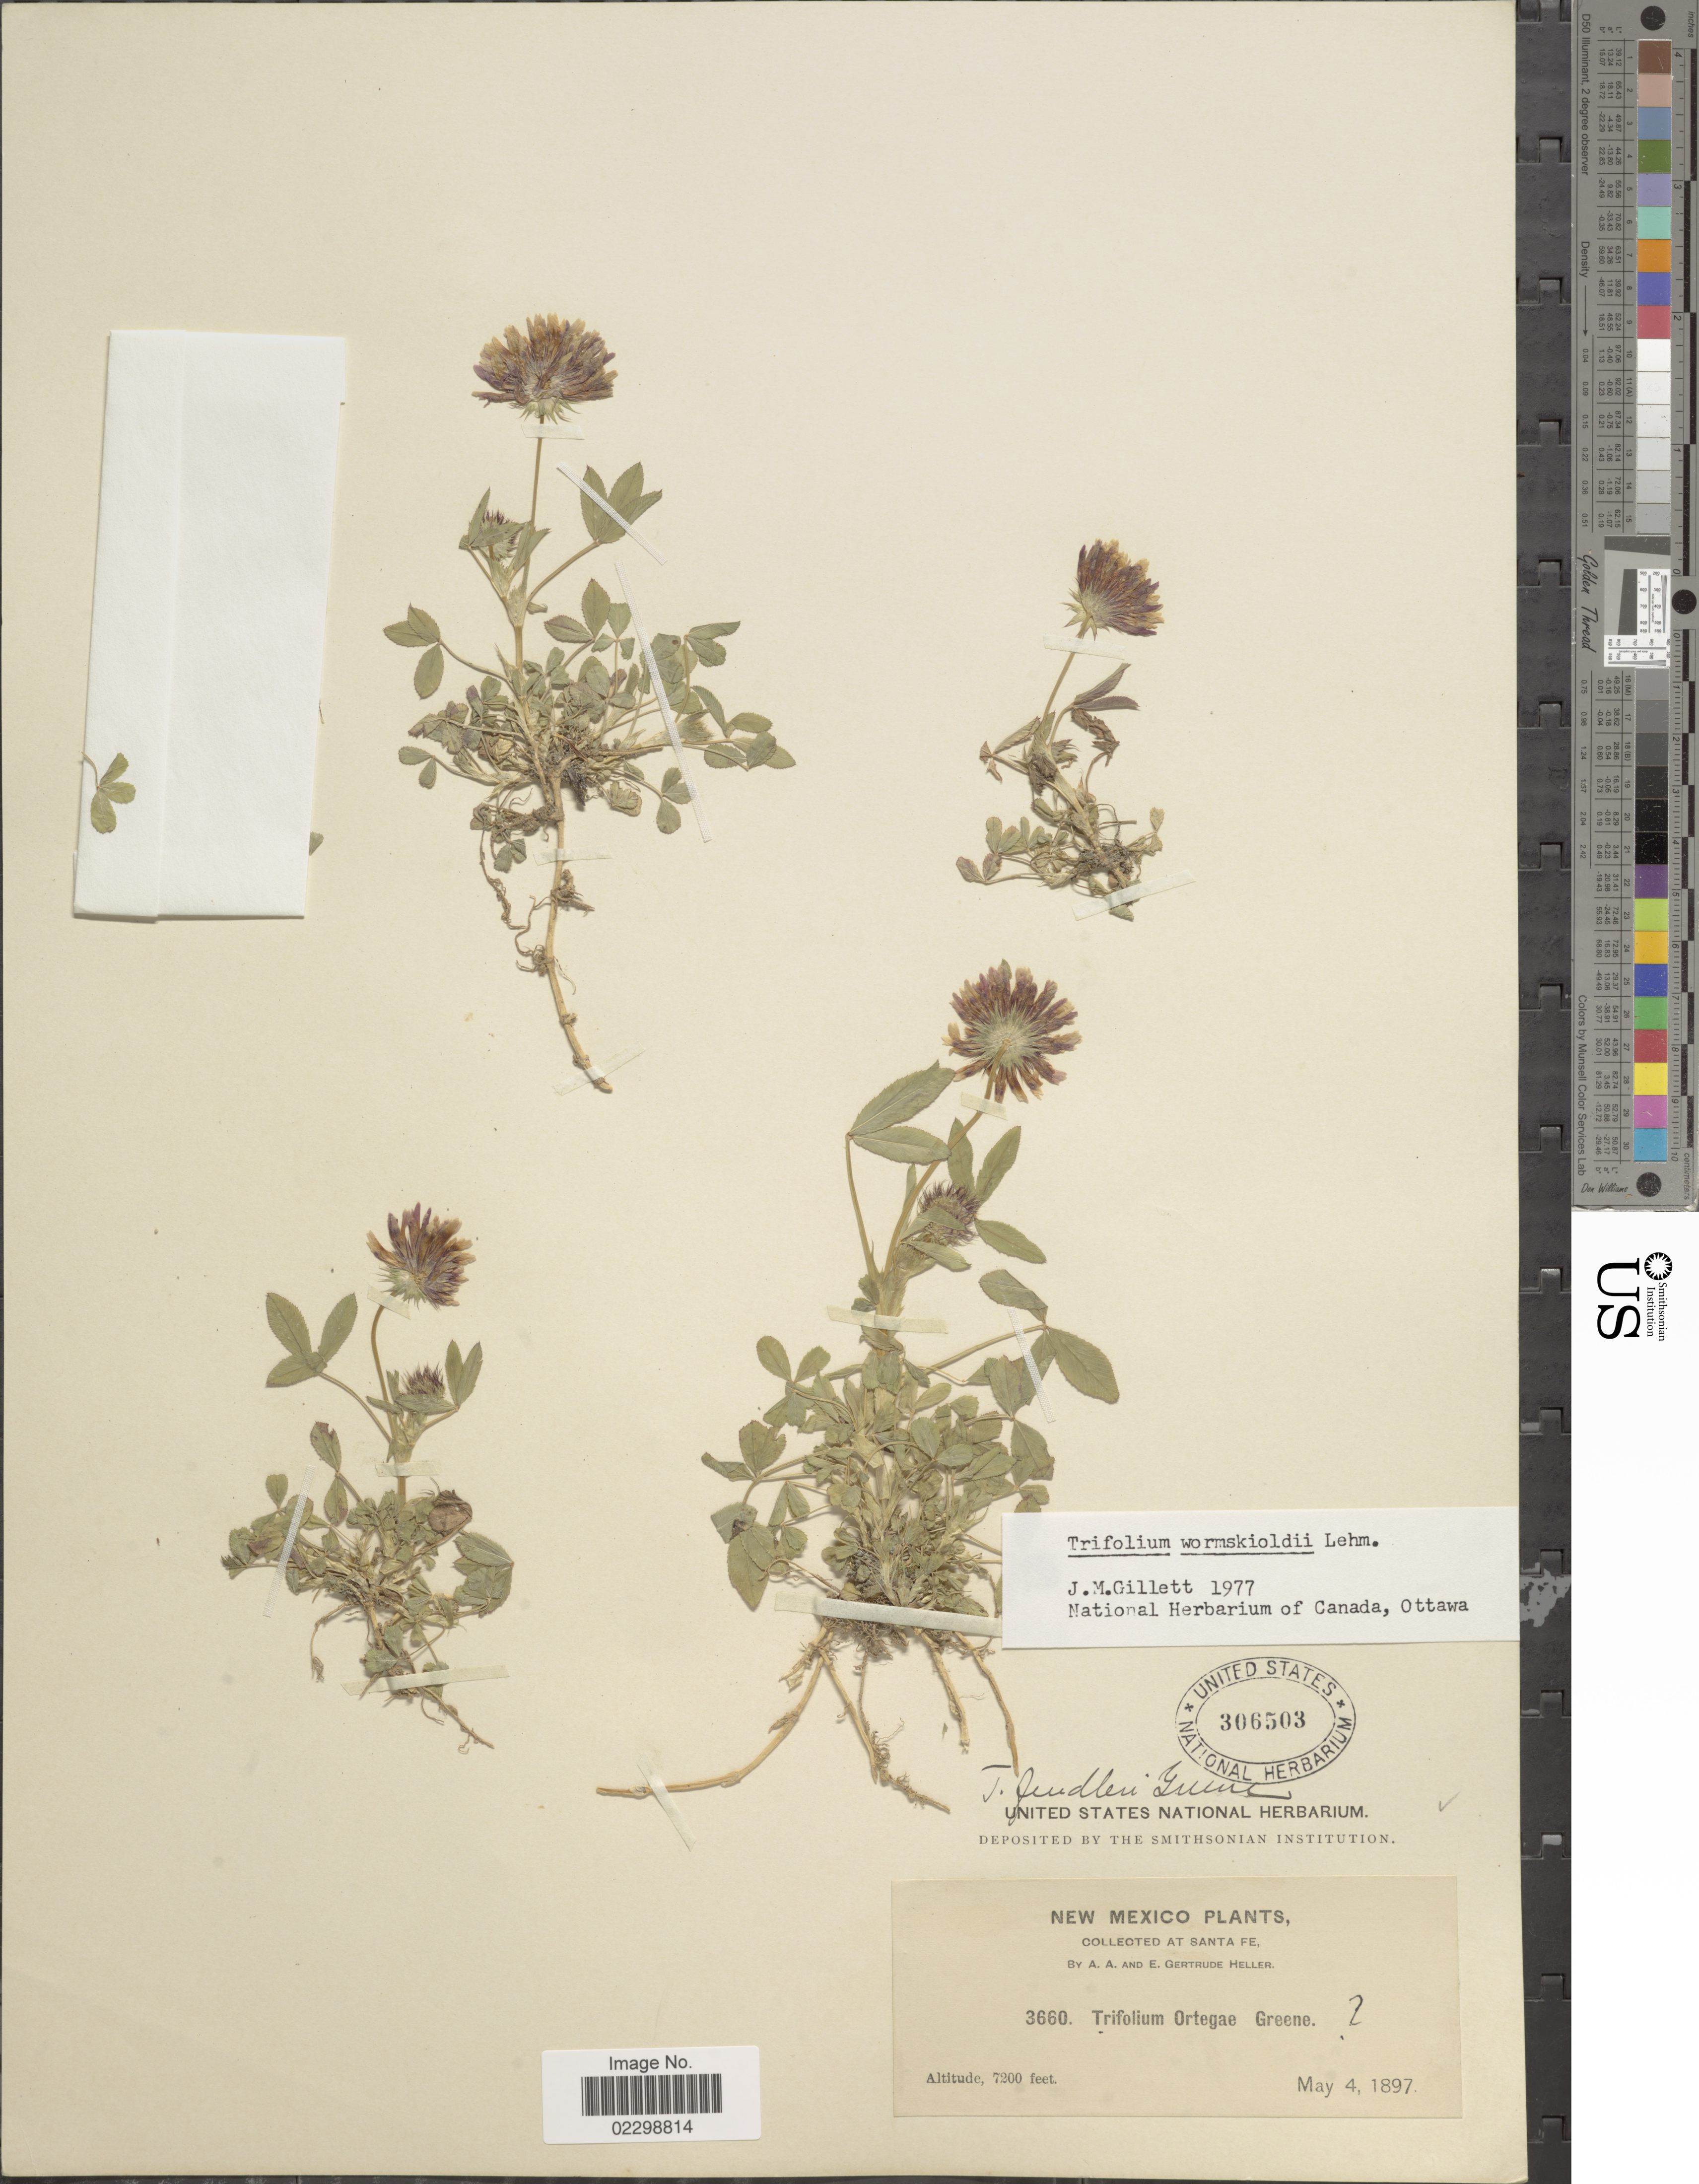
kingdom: Plantae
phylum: Tracheophyta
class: Magnoliopsida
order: Fabales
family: Fabaceae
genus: Trifolium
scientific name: Trifolium wormskioldii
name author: Lehm.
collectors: A. A. Heller & E. G. Heller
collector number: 3660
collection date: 1897-05-04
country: United States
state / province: New Mexico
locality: Santa Fe.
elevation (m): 2195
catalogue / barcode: US 306503